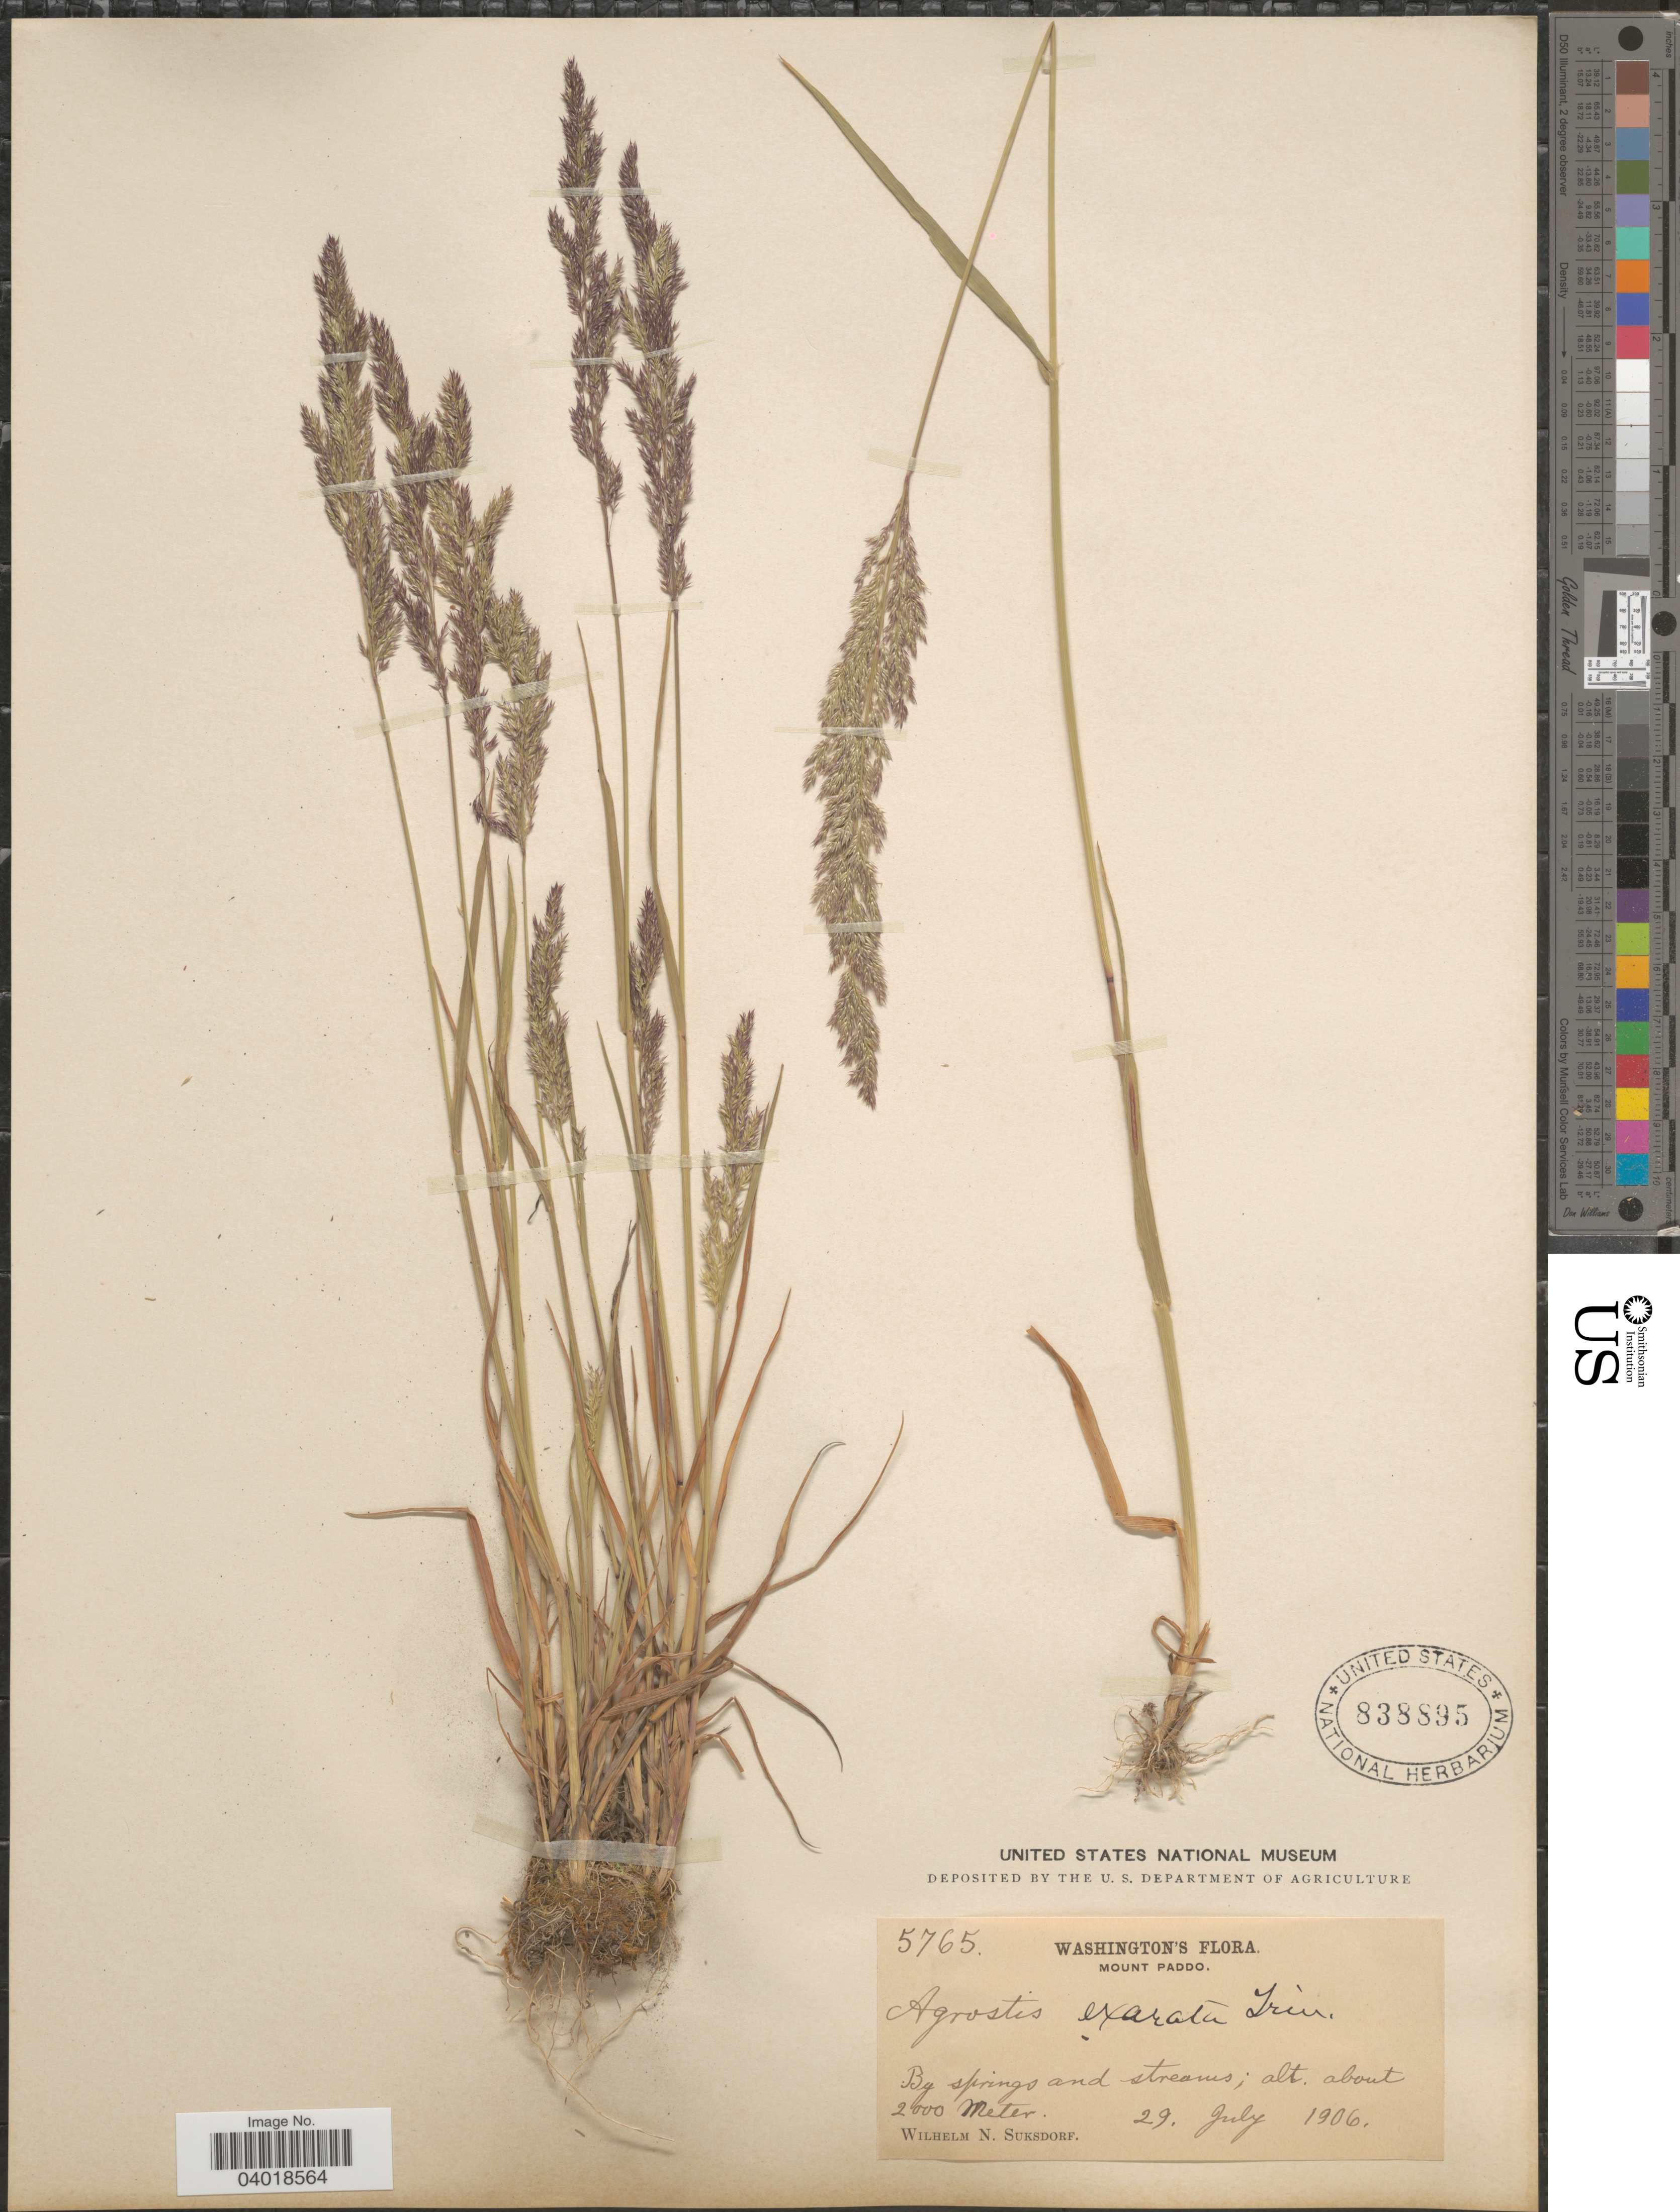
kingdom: Plantae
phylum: Tracheophyta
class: Liliopsida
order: Poales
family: Poaceae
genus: Agrostis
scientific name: Agrostis exarata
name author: Trin.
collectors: W. N. Suksdorf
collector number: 5765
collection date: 1906-07-29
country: United States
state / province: Washington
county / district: Skamania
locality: Mount Paddo. By springs and streams.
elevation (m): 2000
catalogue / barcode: US 838895